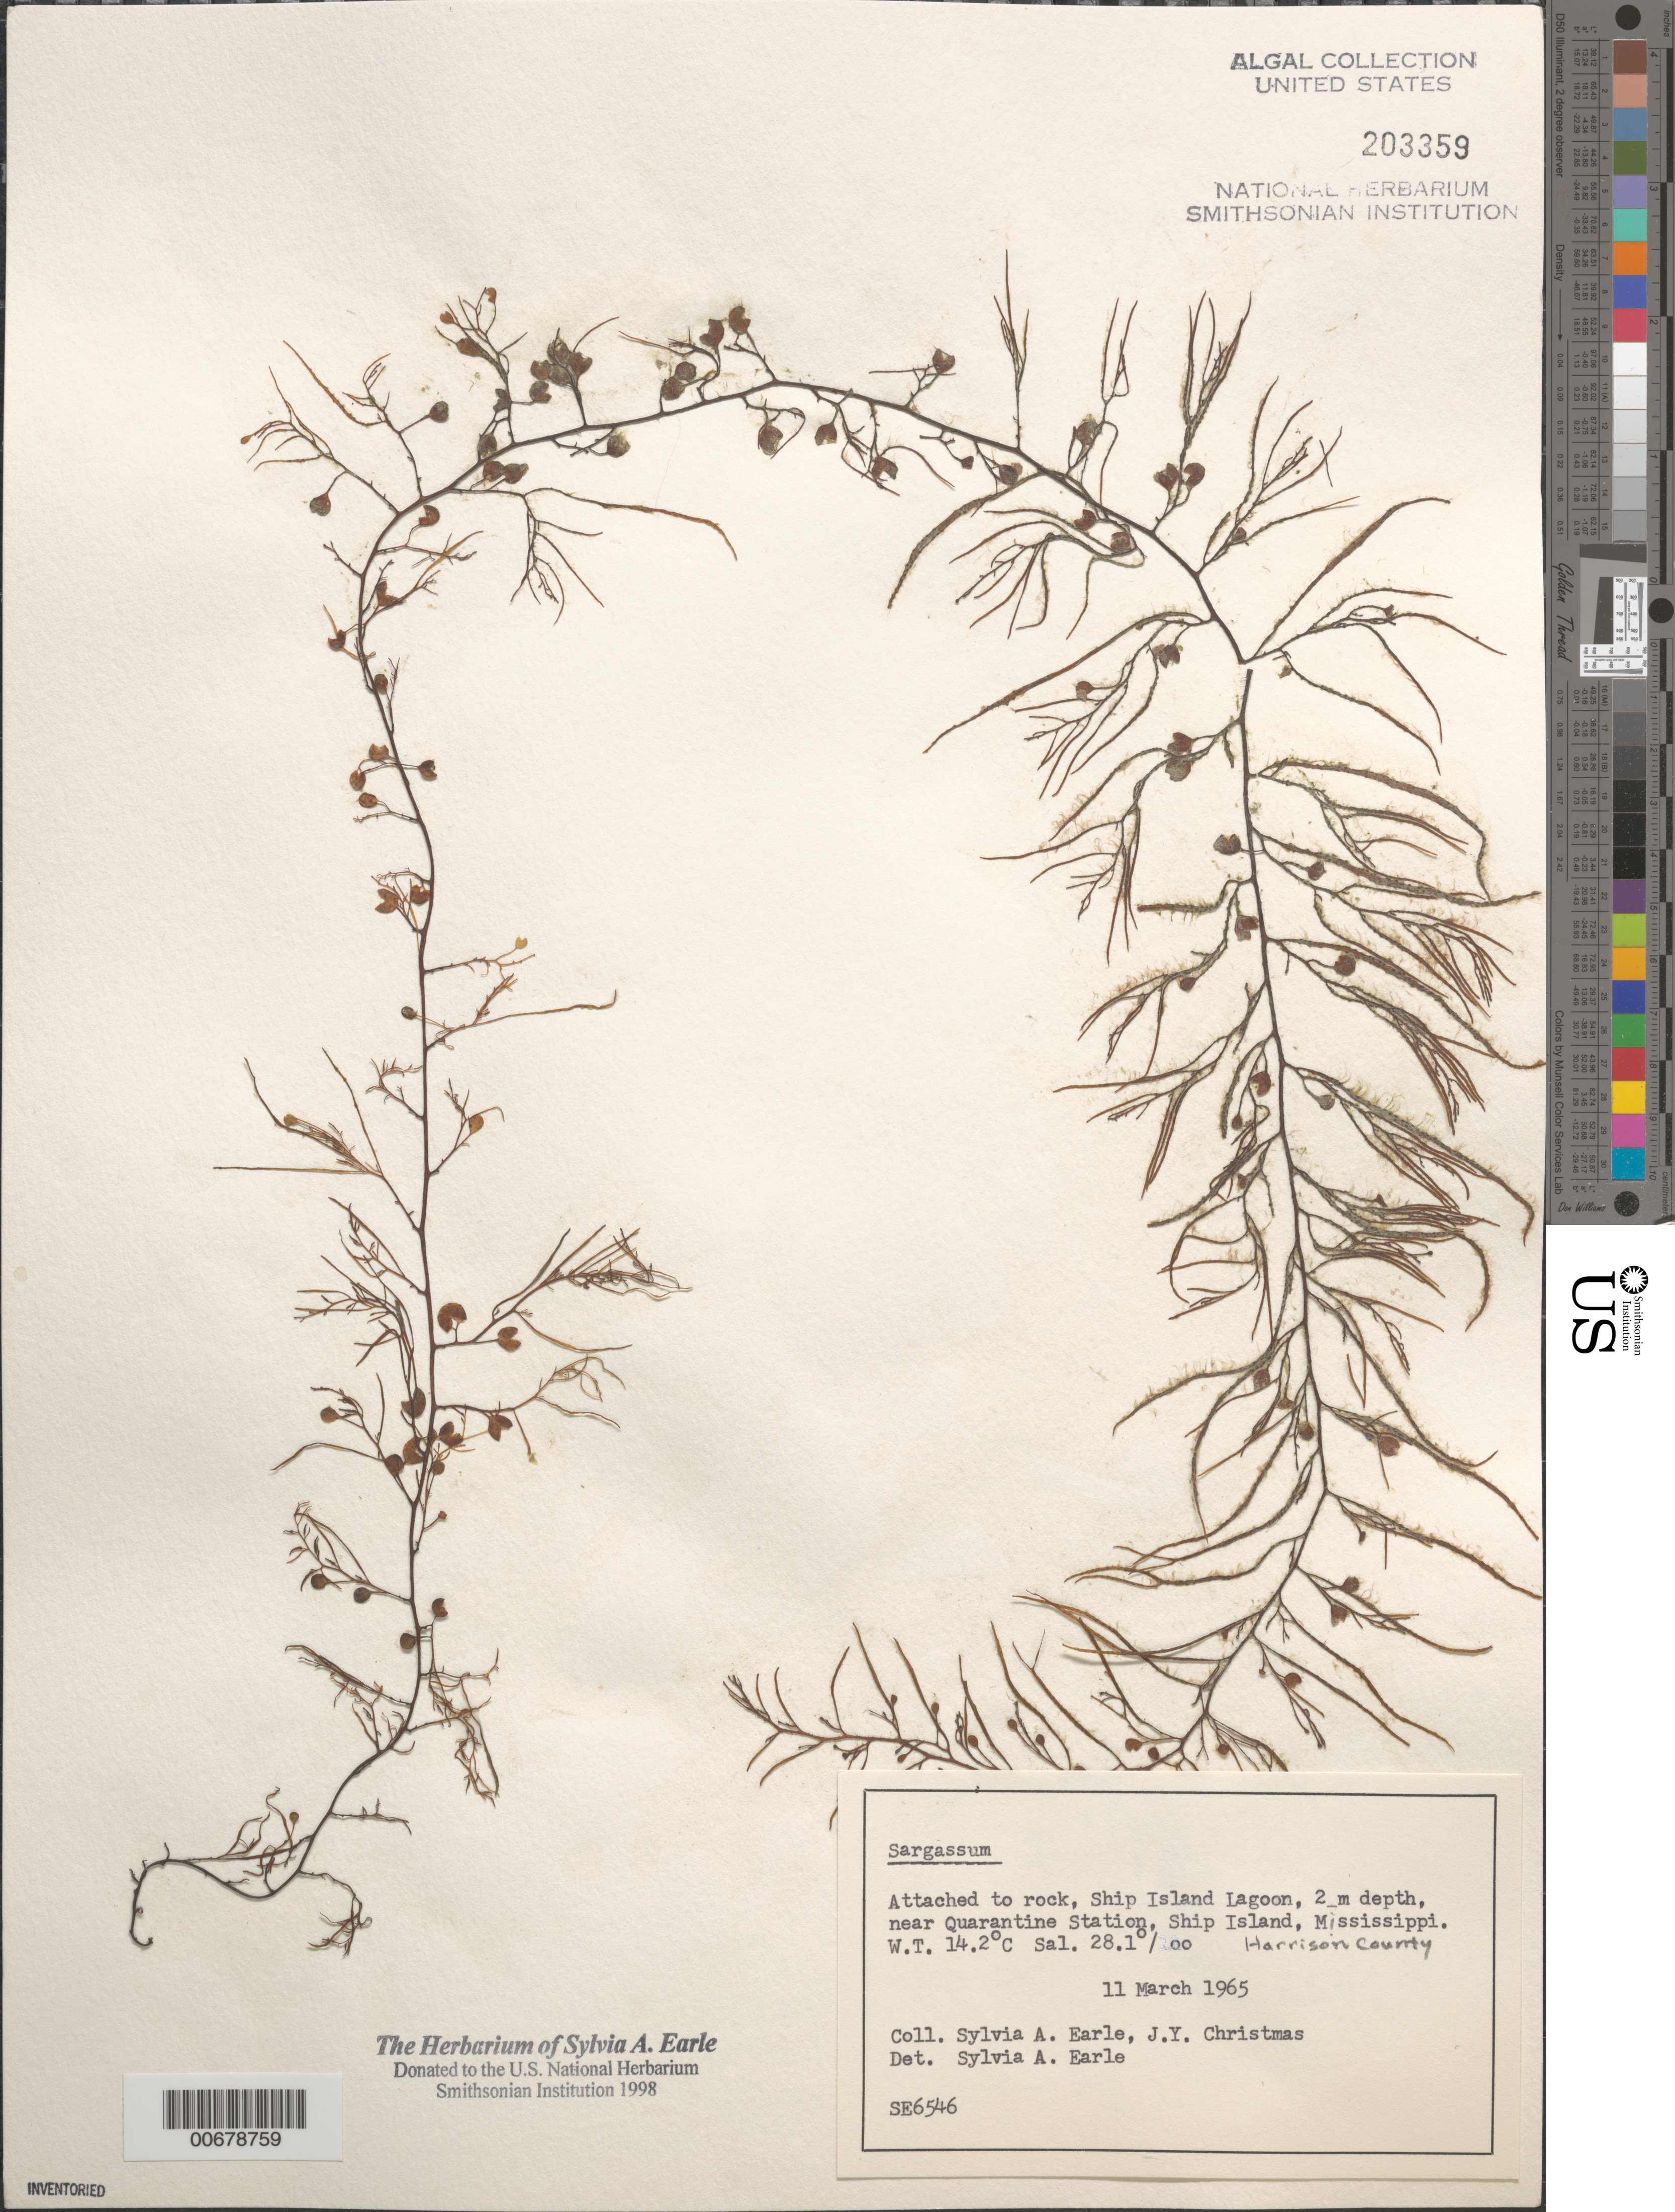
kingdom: Chromista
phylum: Ochrophyta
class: Phaeophyceae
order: Fucales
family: Sargassaceae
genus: Sargassum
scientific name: Sargassum sp.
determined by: Earle, S. A.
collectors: S. A. Earle & J. Christmas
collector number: SE 6546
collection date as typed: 11 Mar 1965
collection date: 1965-03-11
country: United States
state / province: Mississippi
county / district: Harrison County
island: Ship Island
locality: Ship Island Lagoon, off Ocean Springs, near Quarantine Station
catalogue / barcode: US 203359